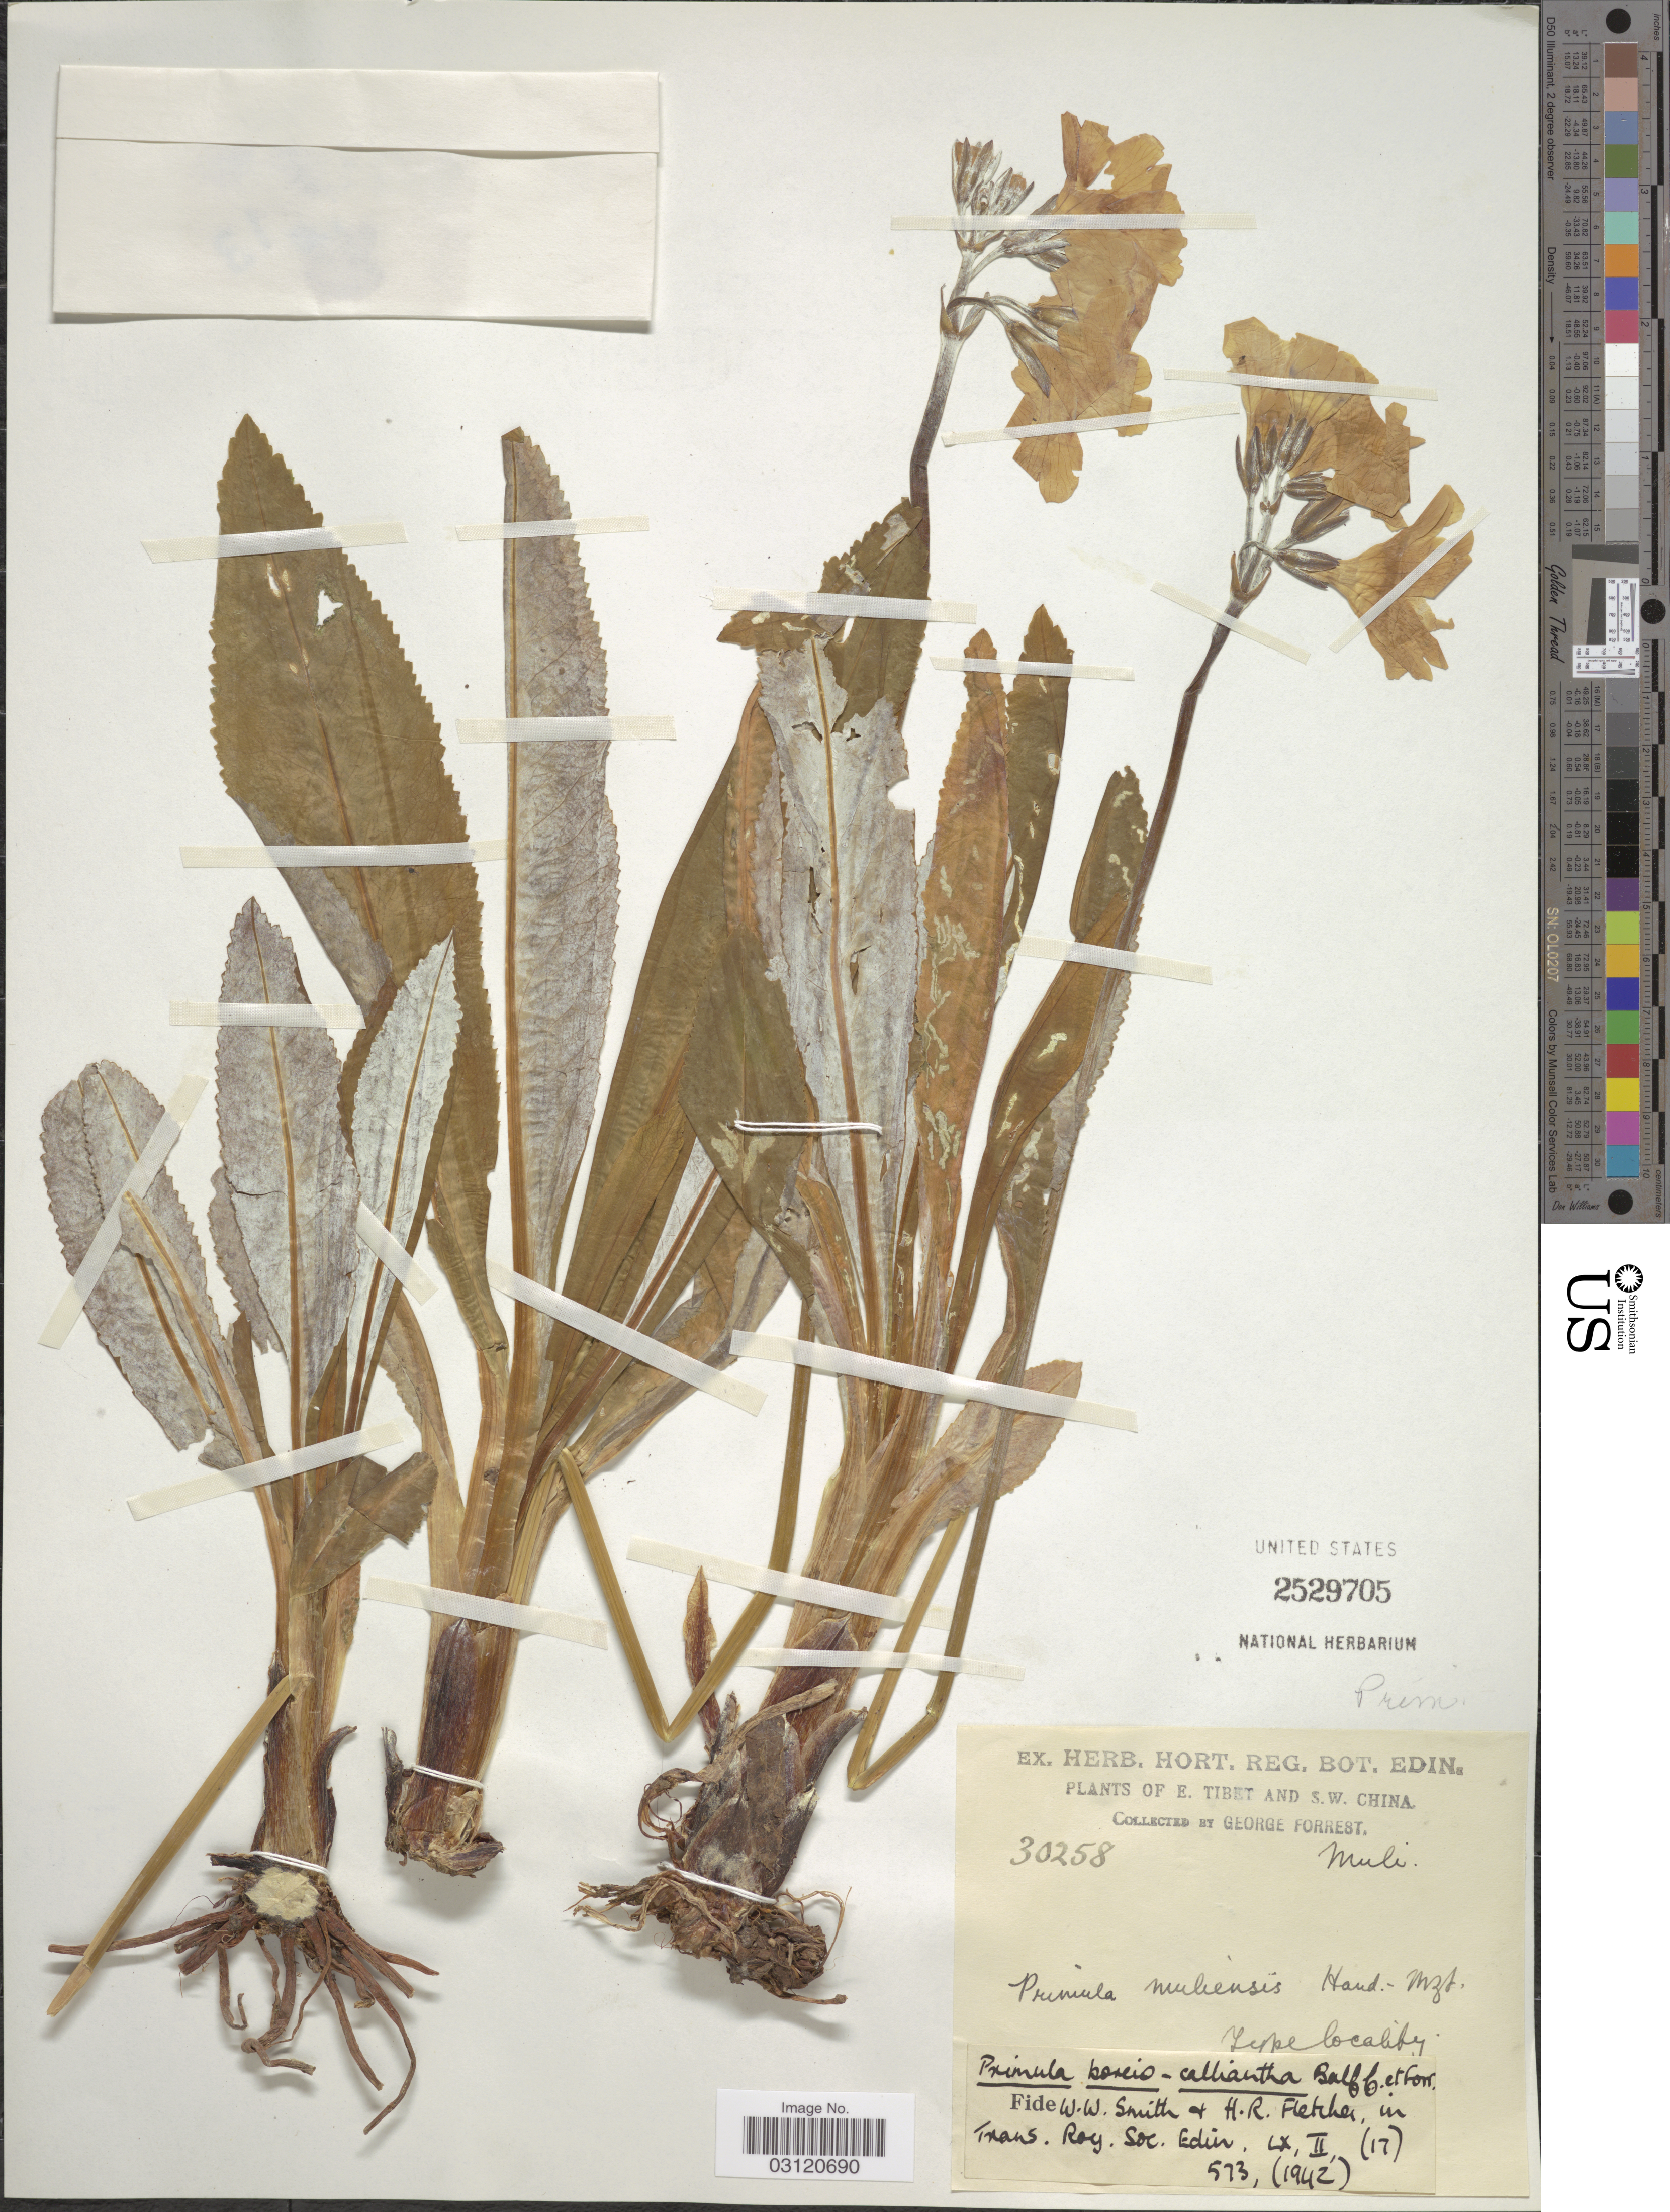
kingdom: Plantae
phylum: Tracheophyta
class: Magnoliopsida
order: Ericales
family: Primulaceae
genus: Primula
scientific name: Primula boreiocalliantha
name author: Balf. f. & Forrest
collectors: G. Forrest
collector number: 30258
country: China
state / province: Xizang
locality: E. Tibet and S.W. China. Muli.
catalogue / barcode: US 2529705